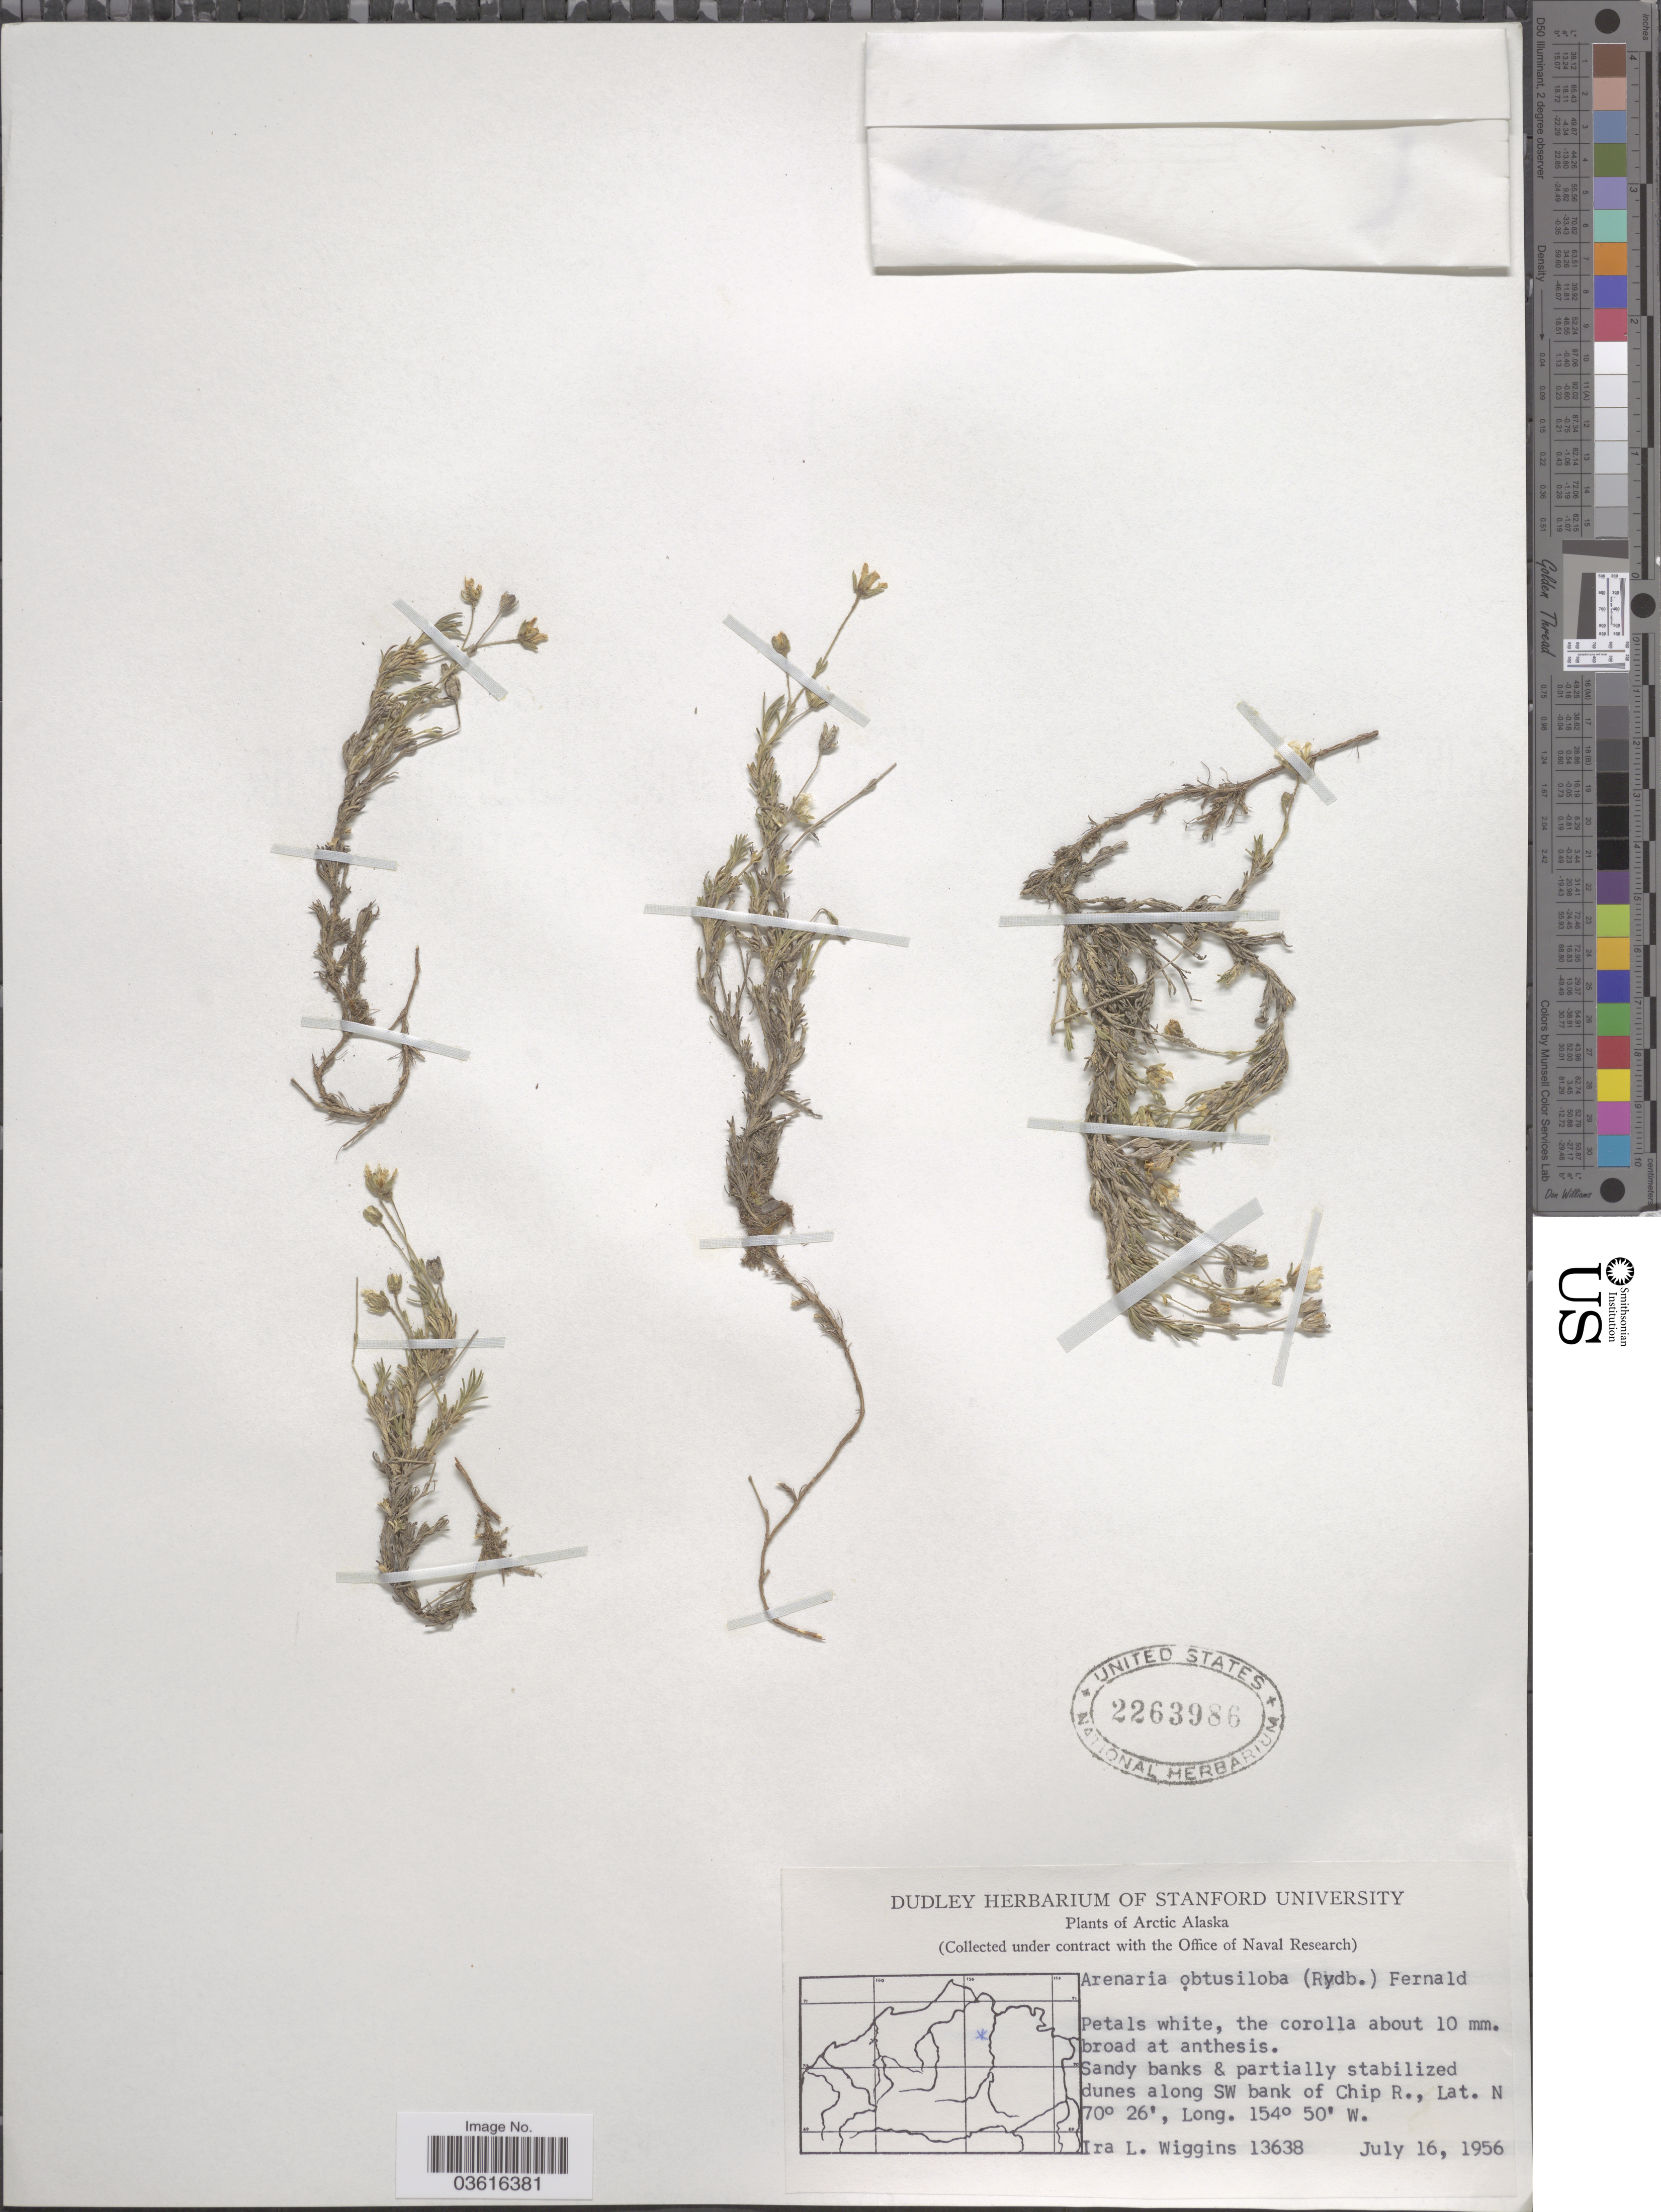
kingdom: Plantae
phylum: Tracheophyta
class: Magnoliopsida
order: Caryophyllales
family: Caryophyllaceae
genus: Cherleria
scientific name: Cherleria arctica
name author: (Steven ex Ser.) A.J. Moore & Dillenb.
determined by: Strong, M. T., (US), Smithsonian Institution - National Museum of Natural History (UNITED STATES)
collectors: I. L. Wiggins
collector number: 13638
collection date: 1956-07-16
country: United States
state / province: Alaska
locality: Arctic Alaska. Along SW bank of Chip R.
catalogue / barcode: US 2263986